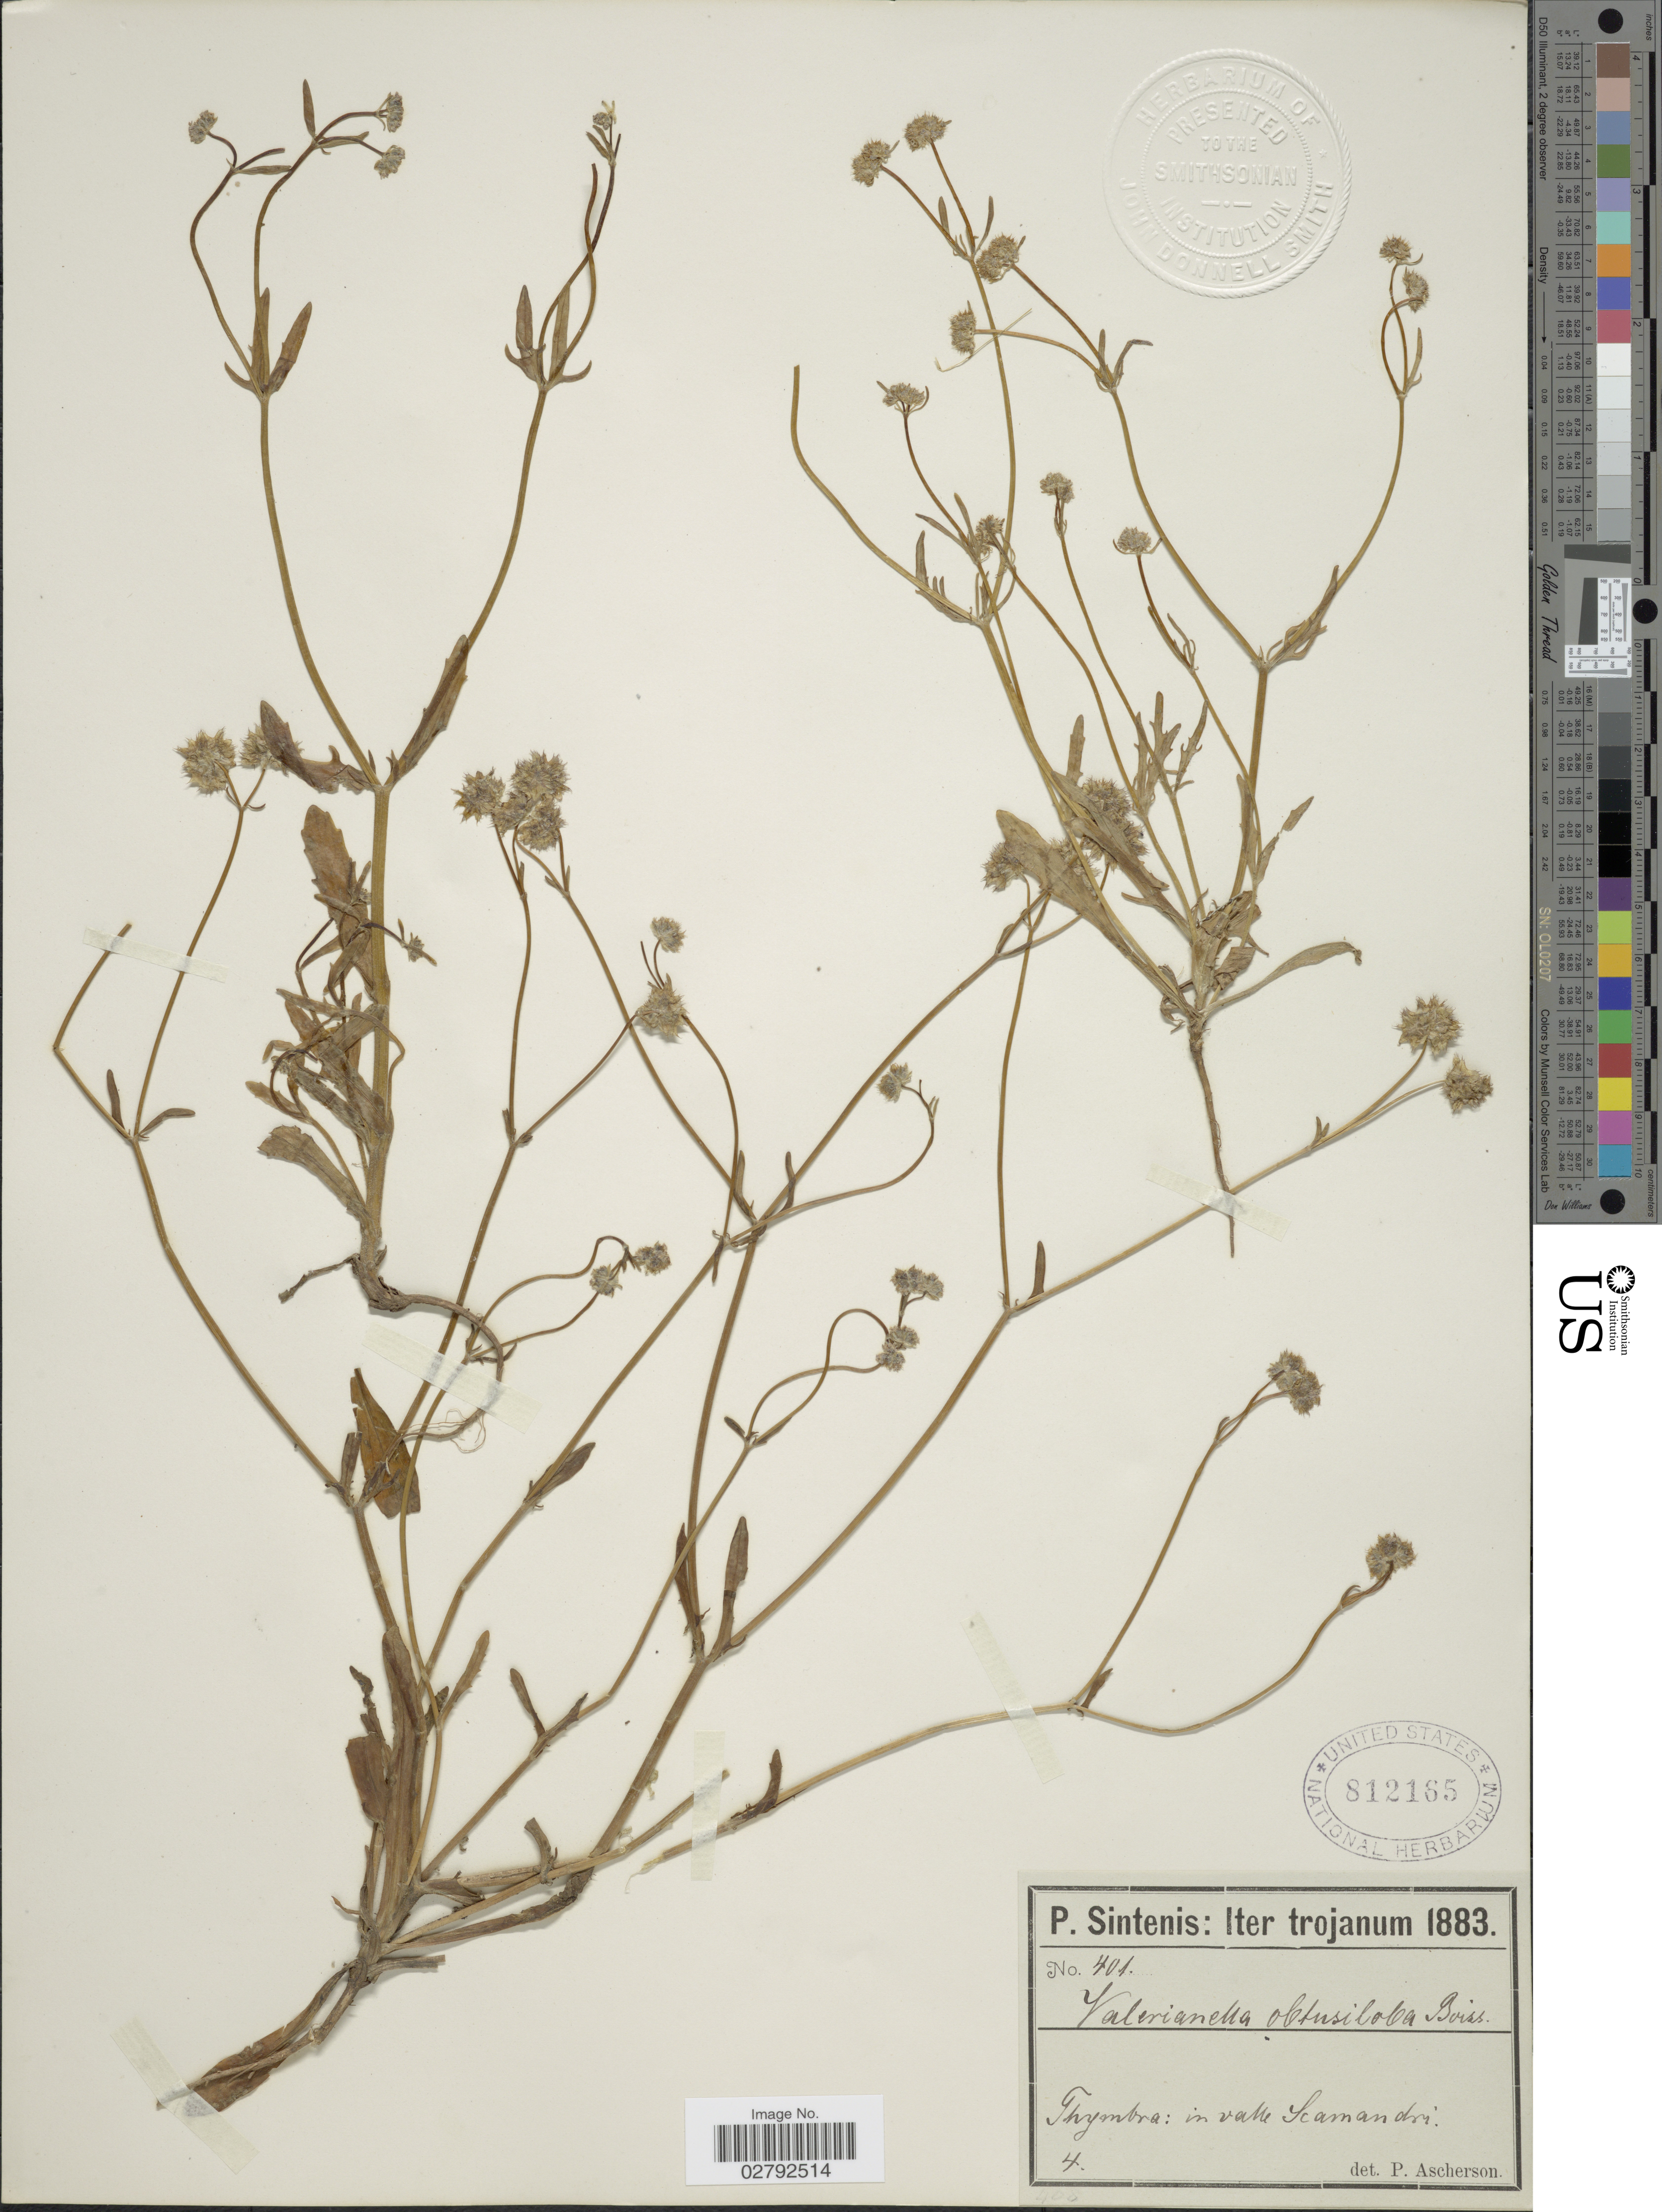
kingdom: Plantae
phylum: Tracheophyta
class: Magnoliopsida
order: Dipsacales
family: Caprifoliaceae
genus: Valerianella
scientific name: Valerianella obtusiloba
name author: Boiss.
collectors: P. Sintenis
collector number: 401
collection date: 1883-04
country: Turkey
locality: Thymbra: in valle Scamandri. Iter trojanum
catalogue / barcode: US 812165